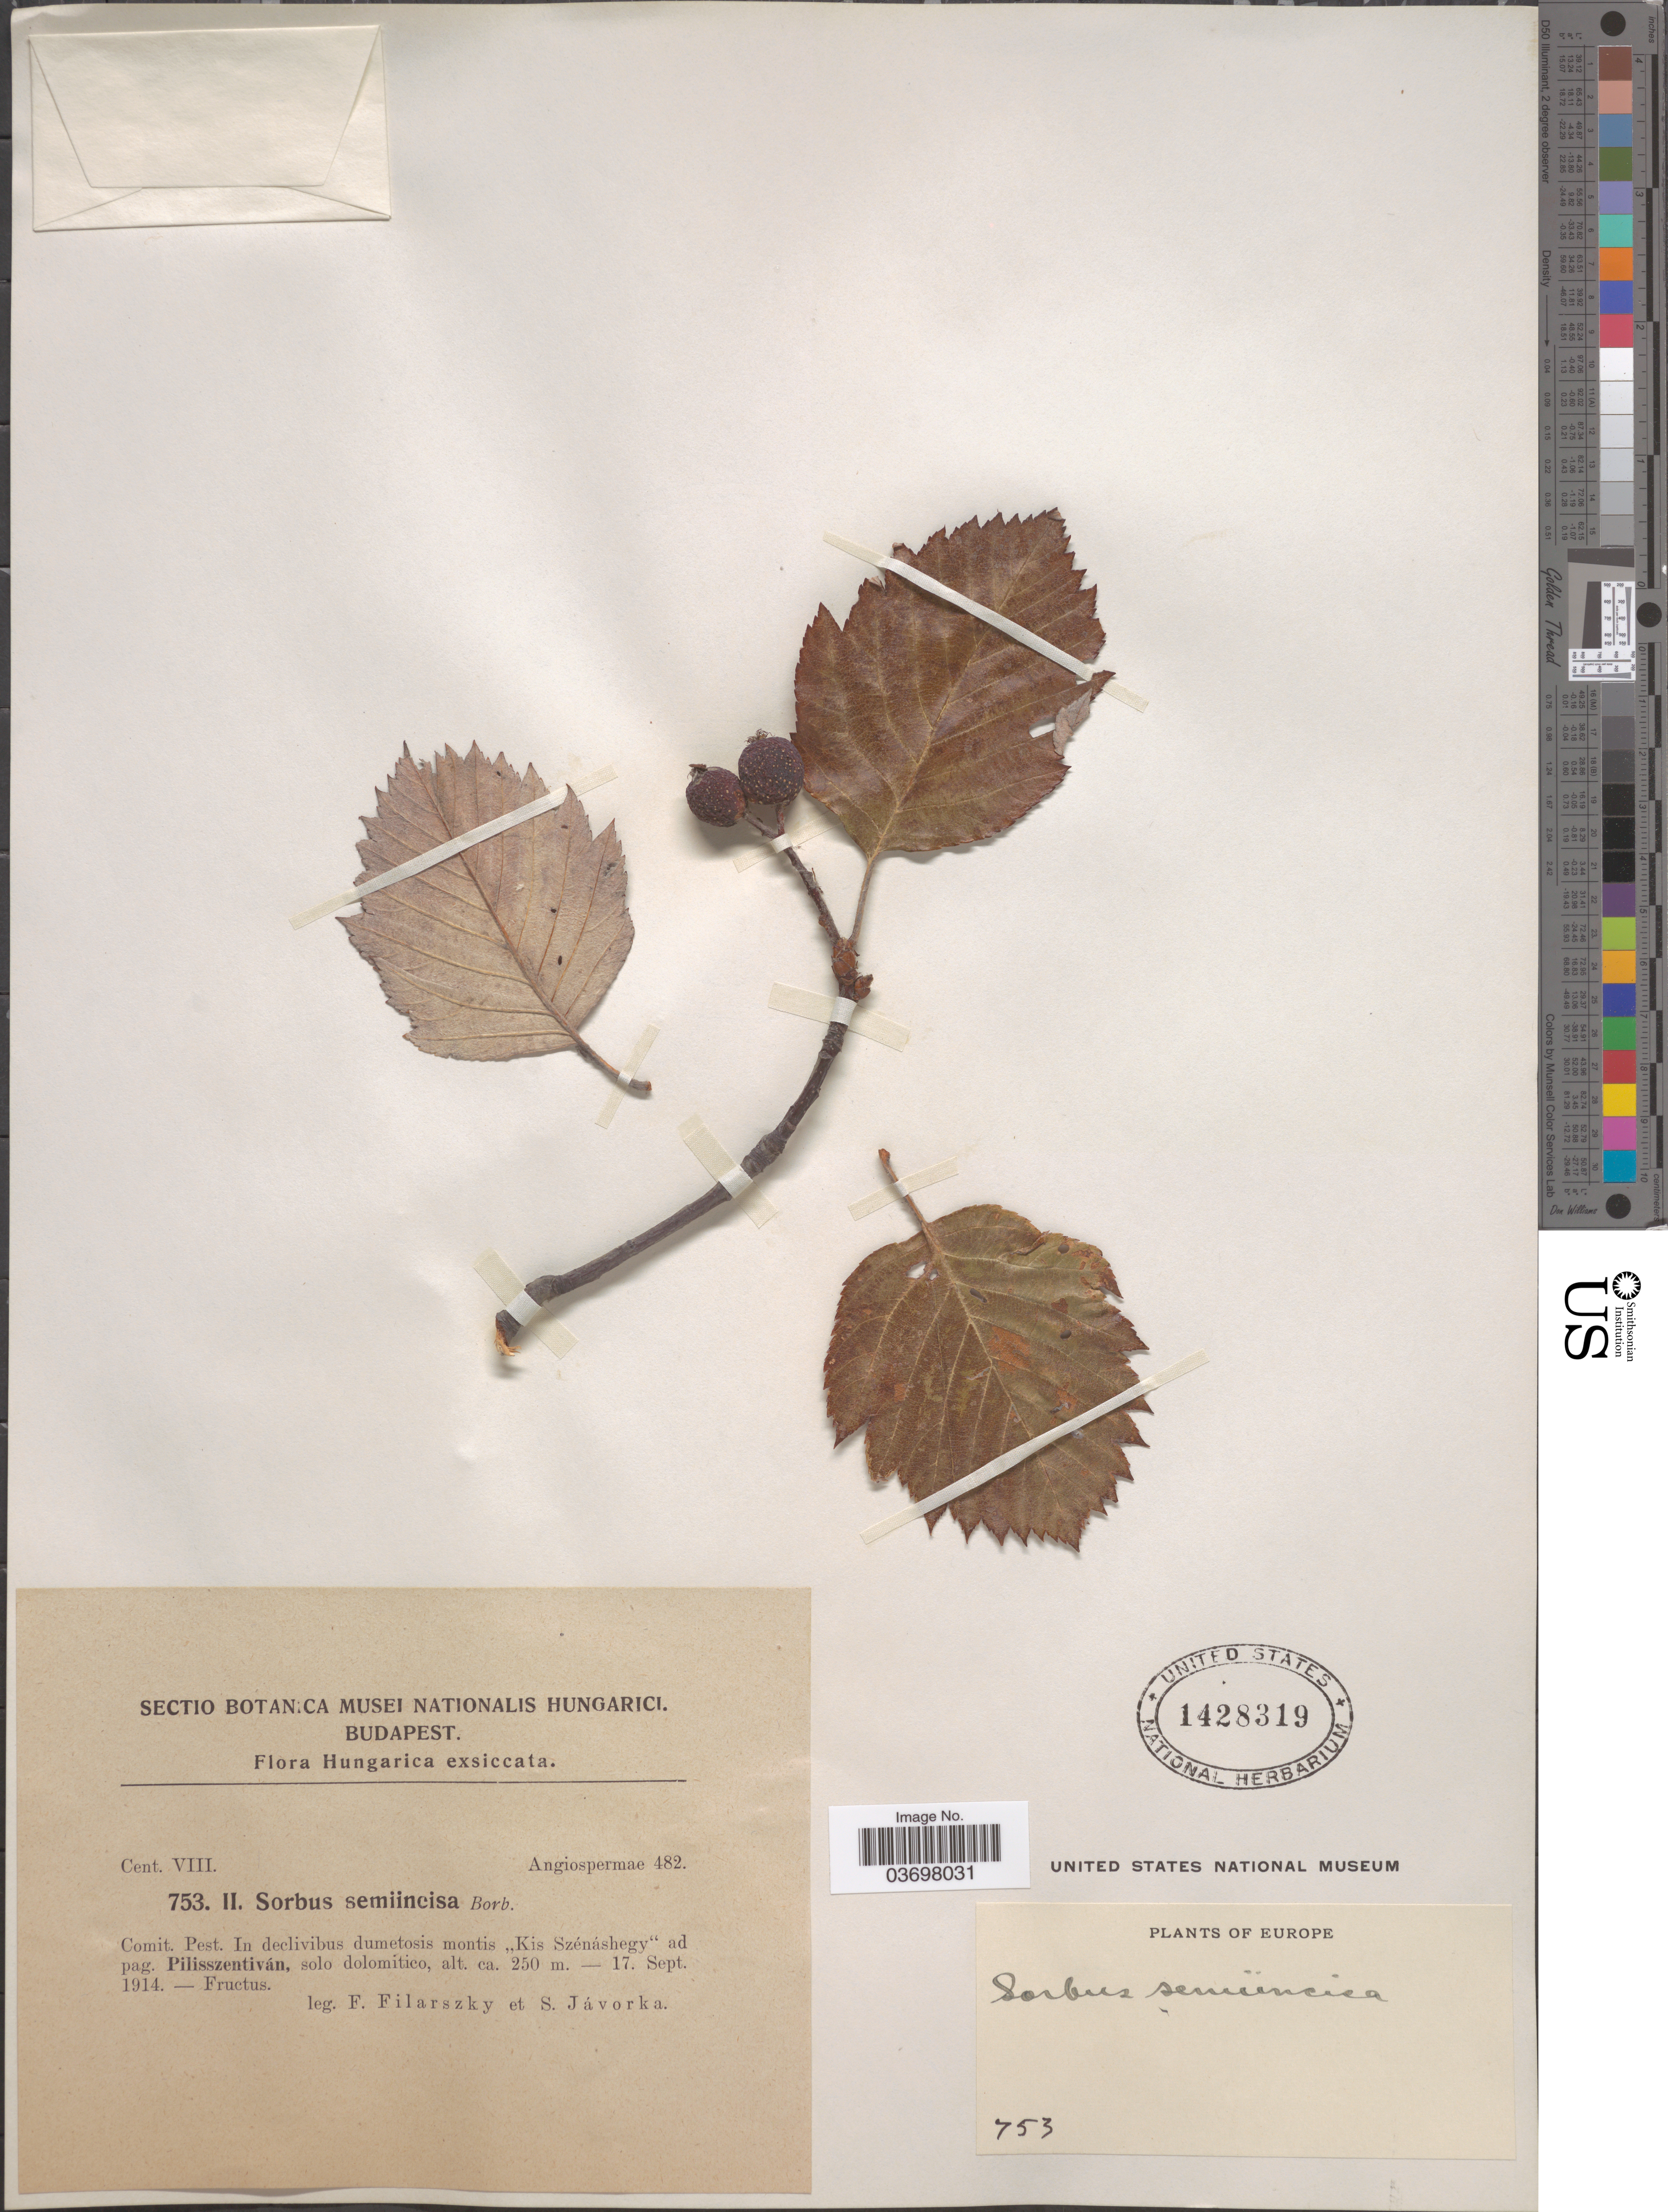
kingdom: Plantae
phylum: Tracheophyta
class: Magnoliopsida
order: Rosales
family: Rosaceae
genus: Sorbus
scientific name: Sorbus semi-incisa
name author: Borbás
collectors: F. Filarszky & S. Javorka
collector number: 753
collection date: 1914-09-17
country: Hungary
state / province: Pest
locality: Comit. Pest. In declivibus dumetosis montis "Kis Szénáshegy" ad pag. Pilisszentiván, solo dolomítico.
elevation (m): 250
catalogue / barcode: US 1428319